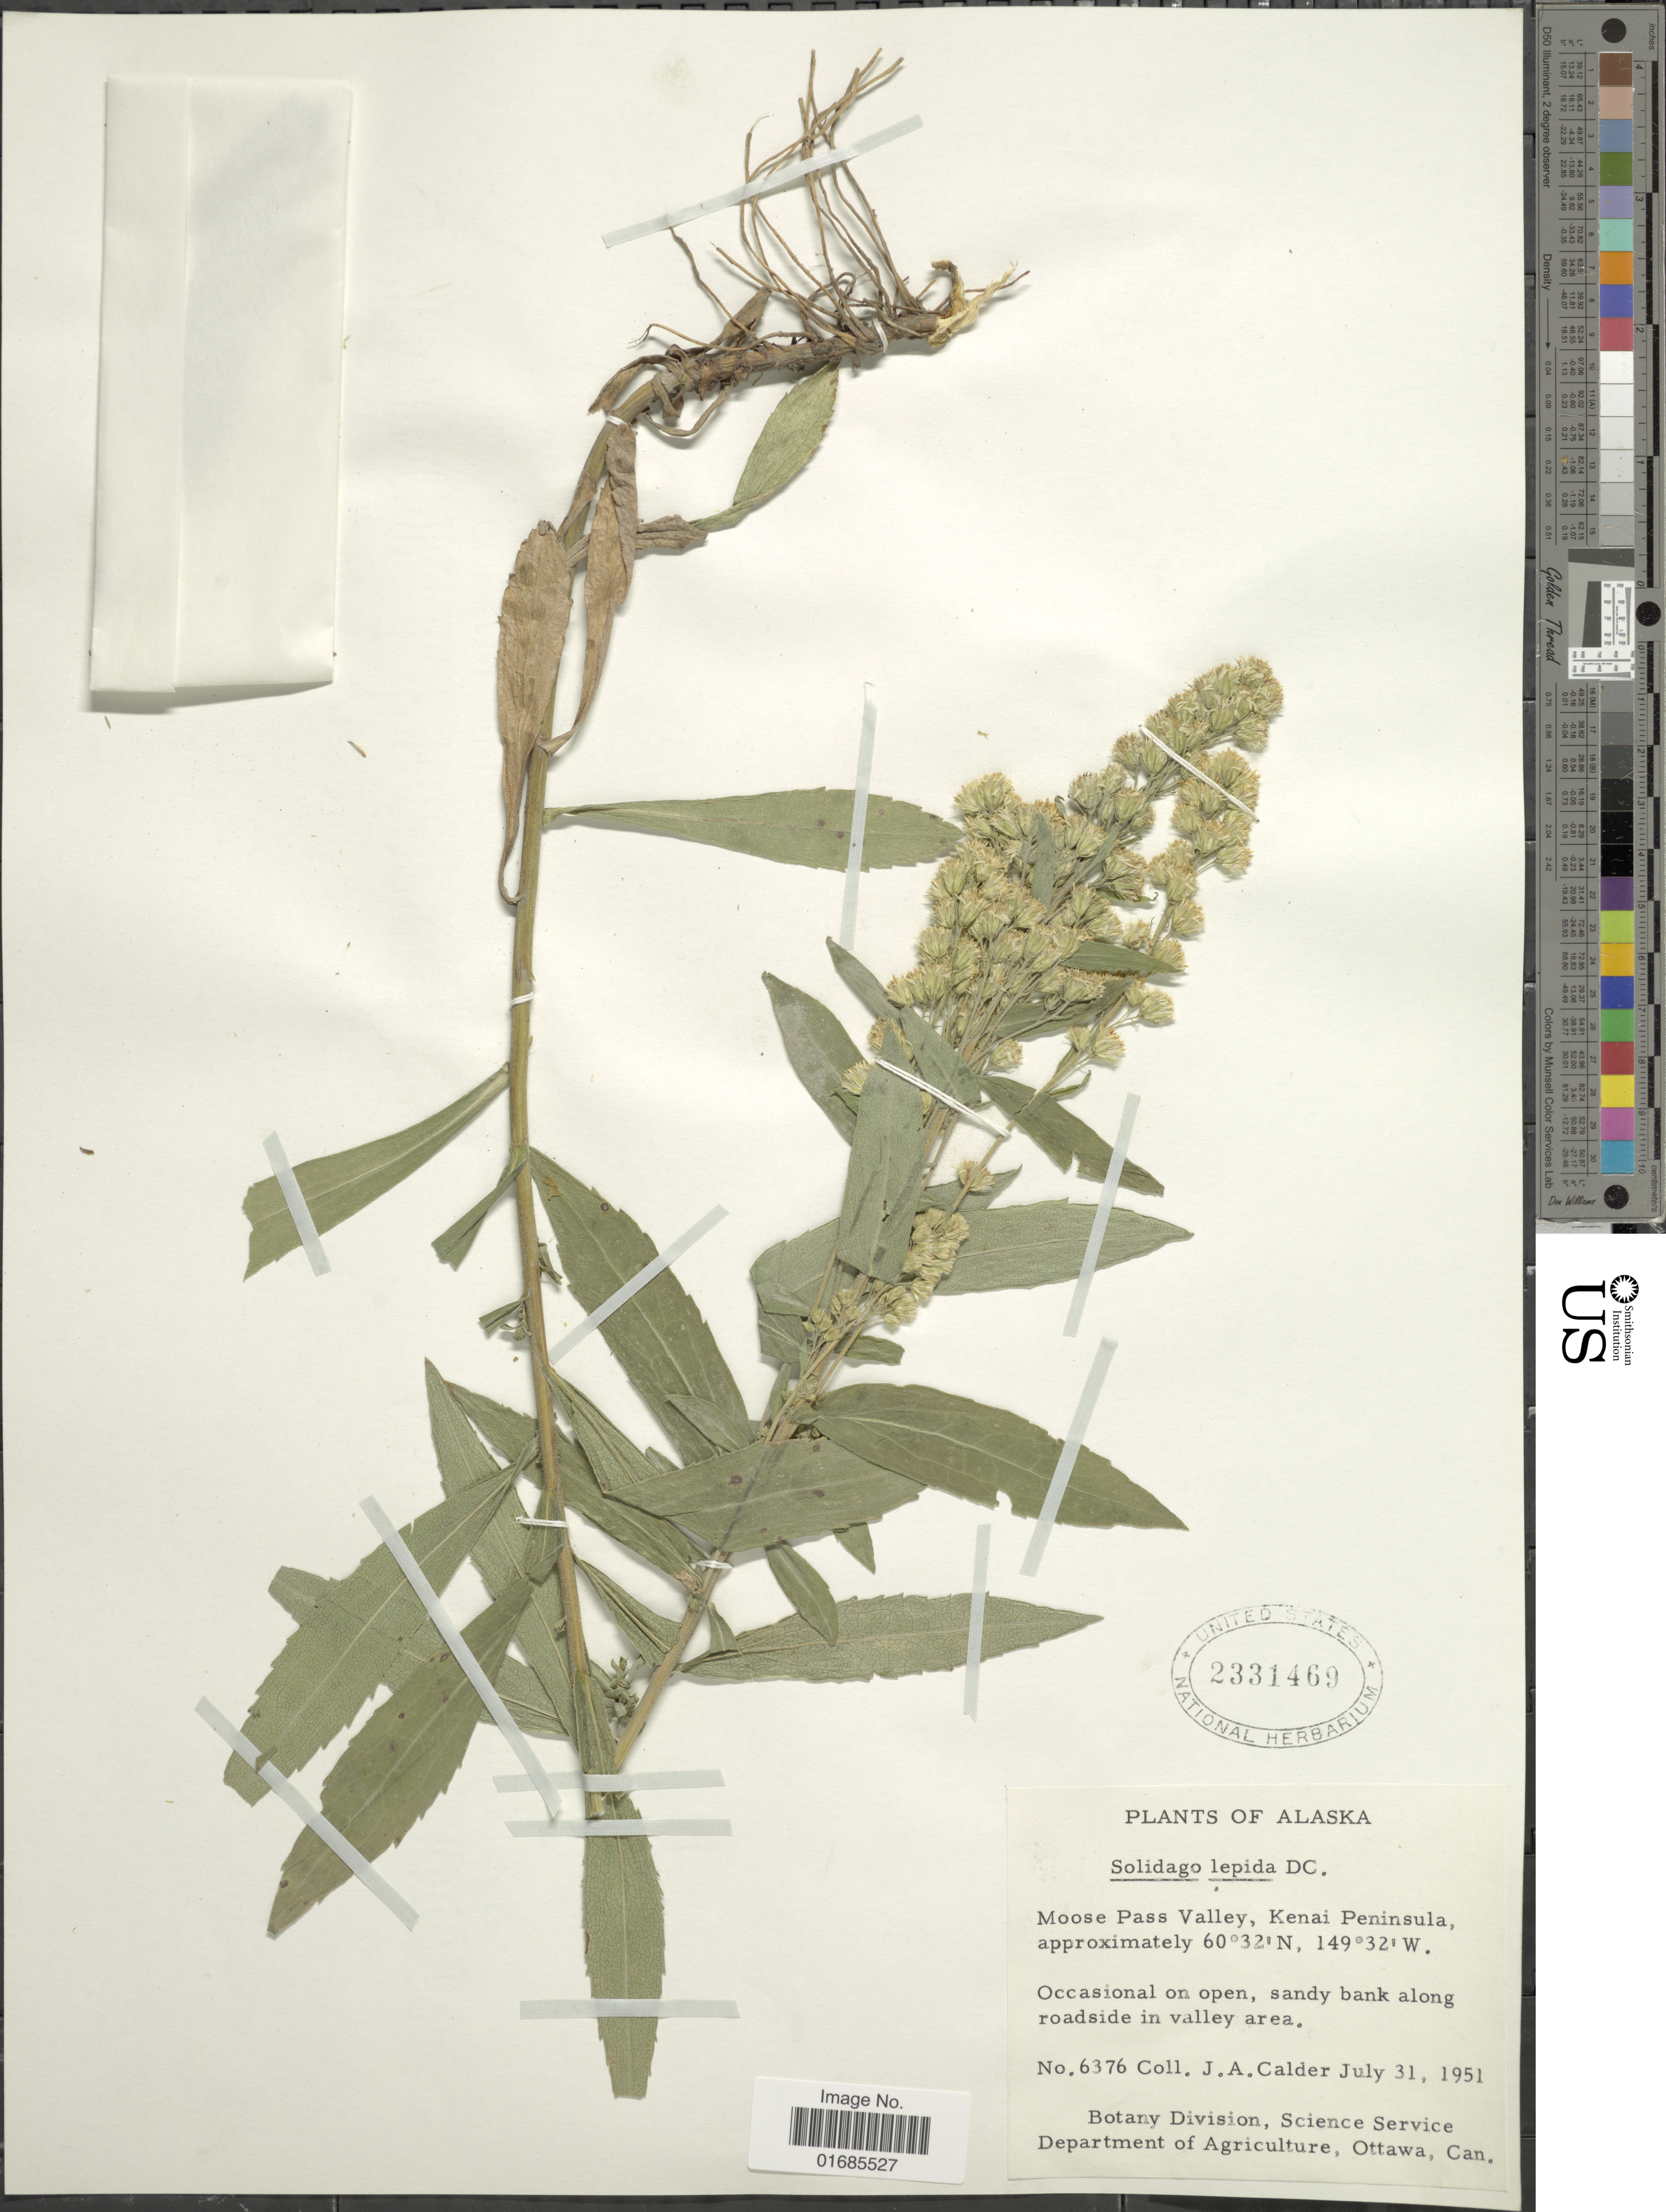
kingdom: Plantae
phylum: Tracheophyta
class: Magnoliopsida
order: Asterales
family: Asteraceae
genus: Solidago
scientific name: Solidago canadensis var. salebrosa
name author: (Piper) M.E. Jones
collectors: J. A. Calder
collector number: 6376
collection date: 1951-07-31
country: United States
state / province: Alaska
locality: Moose Pass Valley, Kenai Peninsula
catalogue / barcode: US 2331469